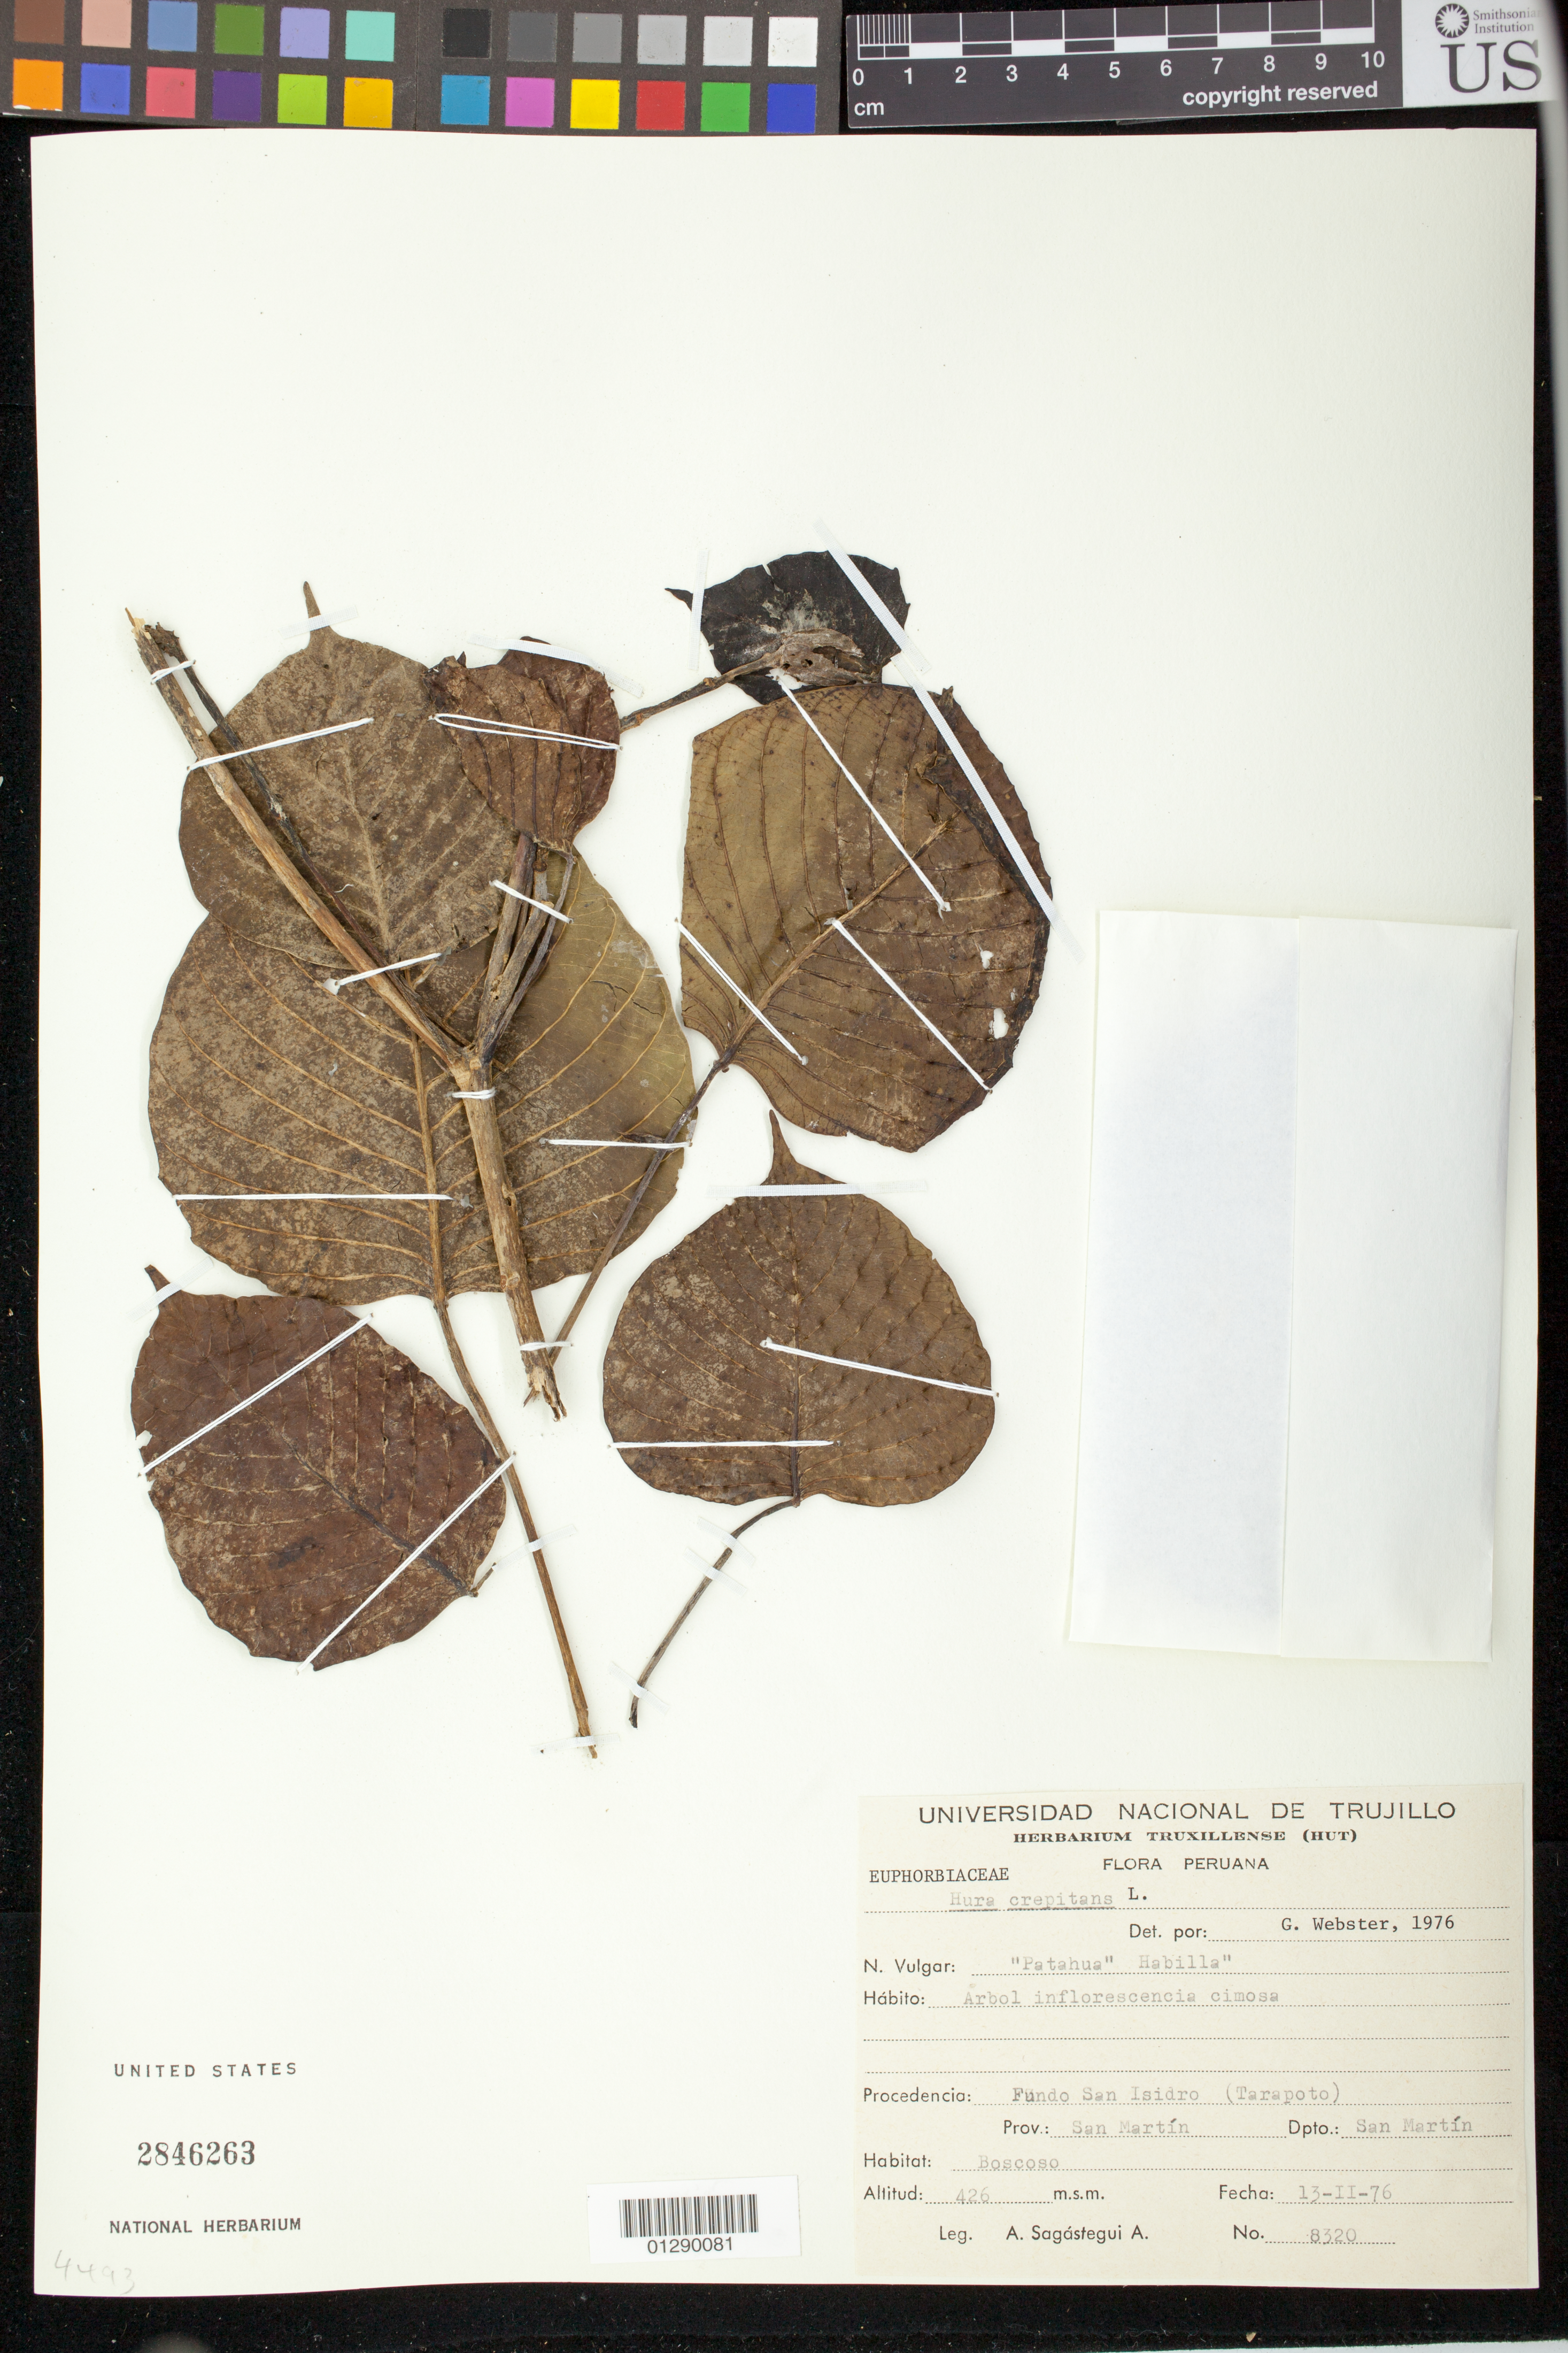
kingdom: Plantae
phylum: Tracheophyta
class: Magnoliopsida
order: Malpighiales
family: Euphorbiaceae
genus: Hura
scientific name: Hura crepitans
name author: L.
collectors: G. Webster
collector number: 8320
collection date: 1976-02-13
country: Peru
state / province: San Martín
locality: Fundo San Isidro (Tarapoto)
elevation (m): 426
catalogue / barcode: US 2846263